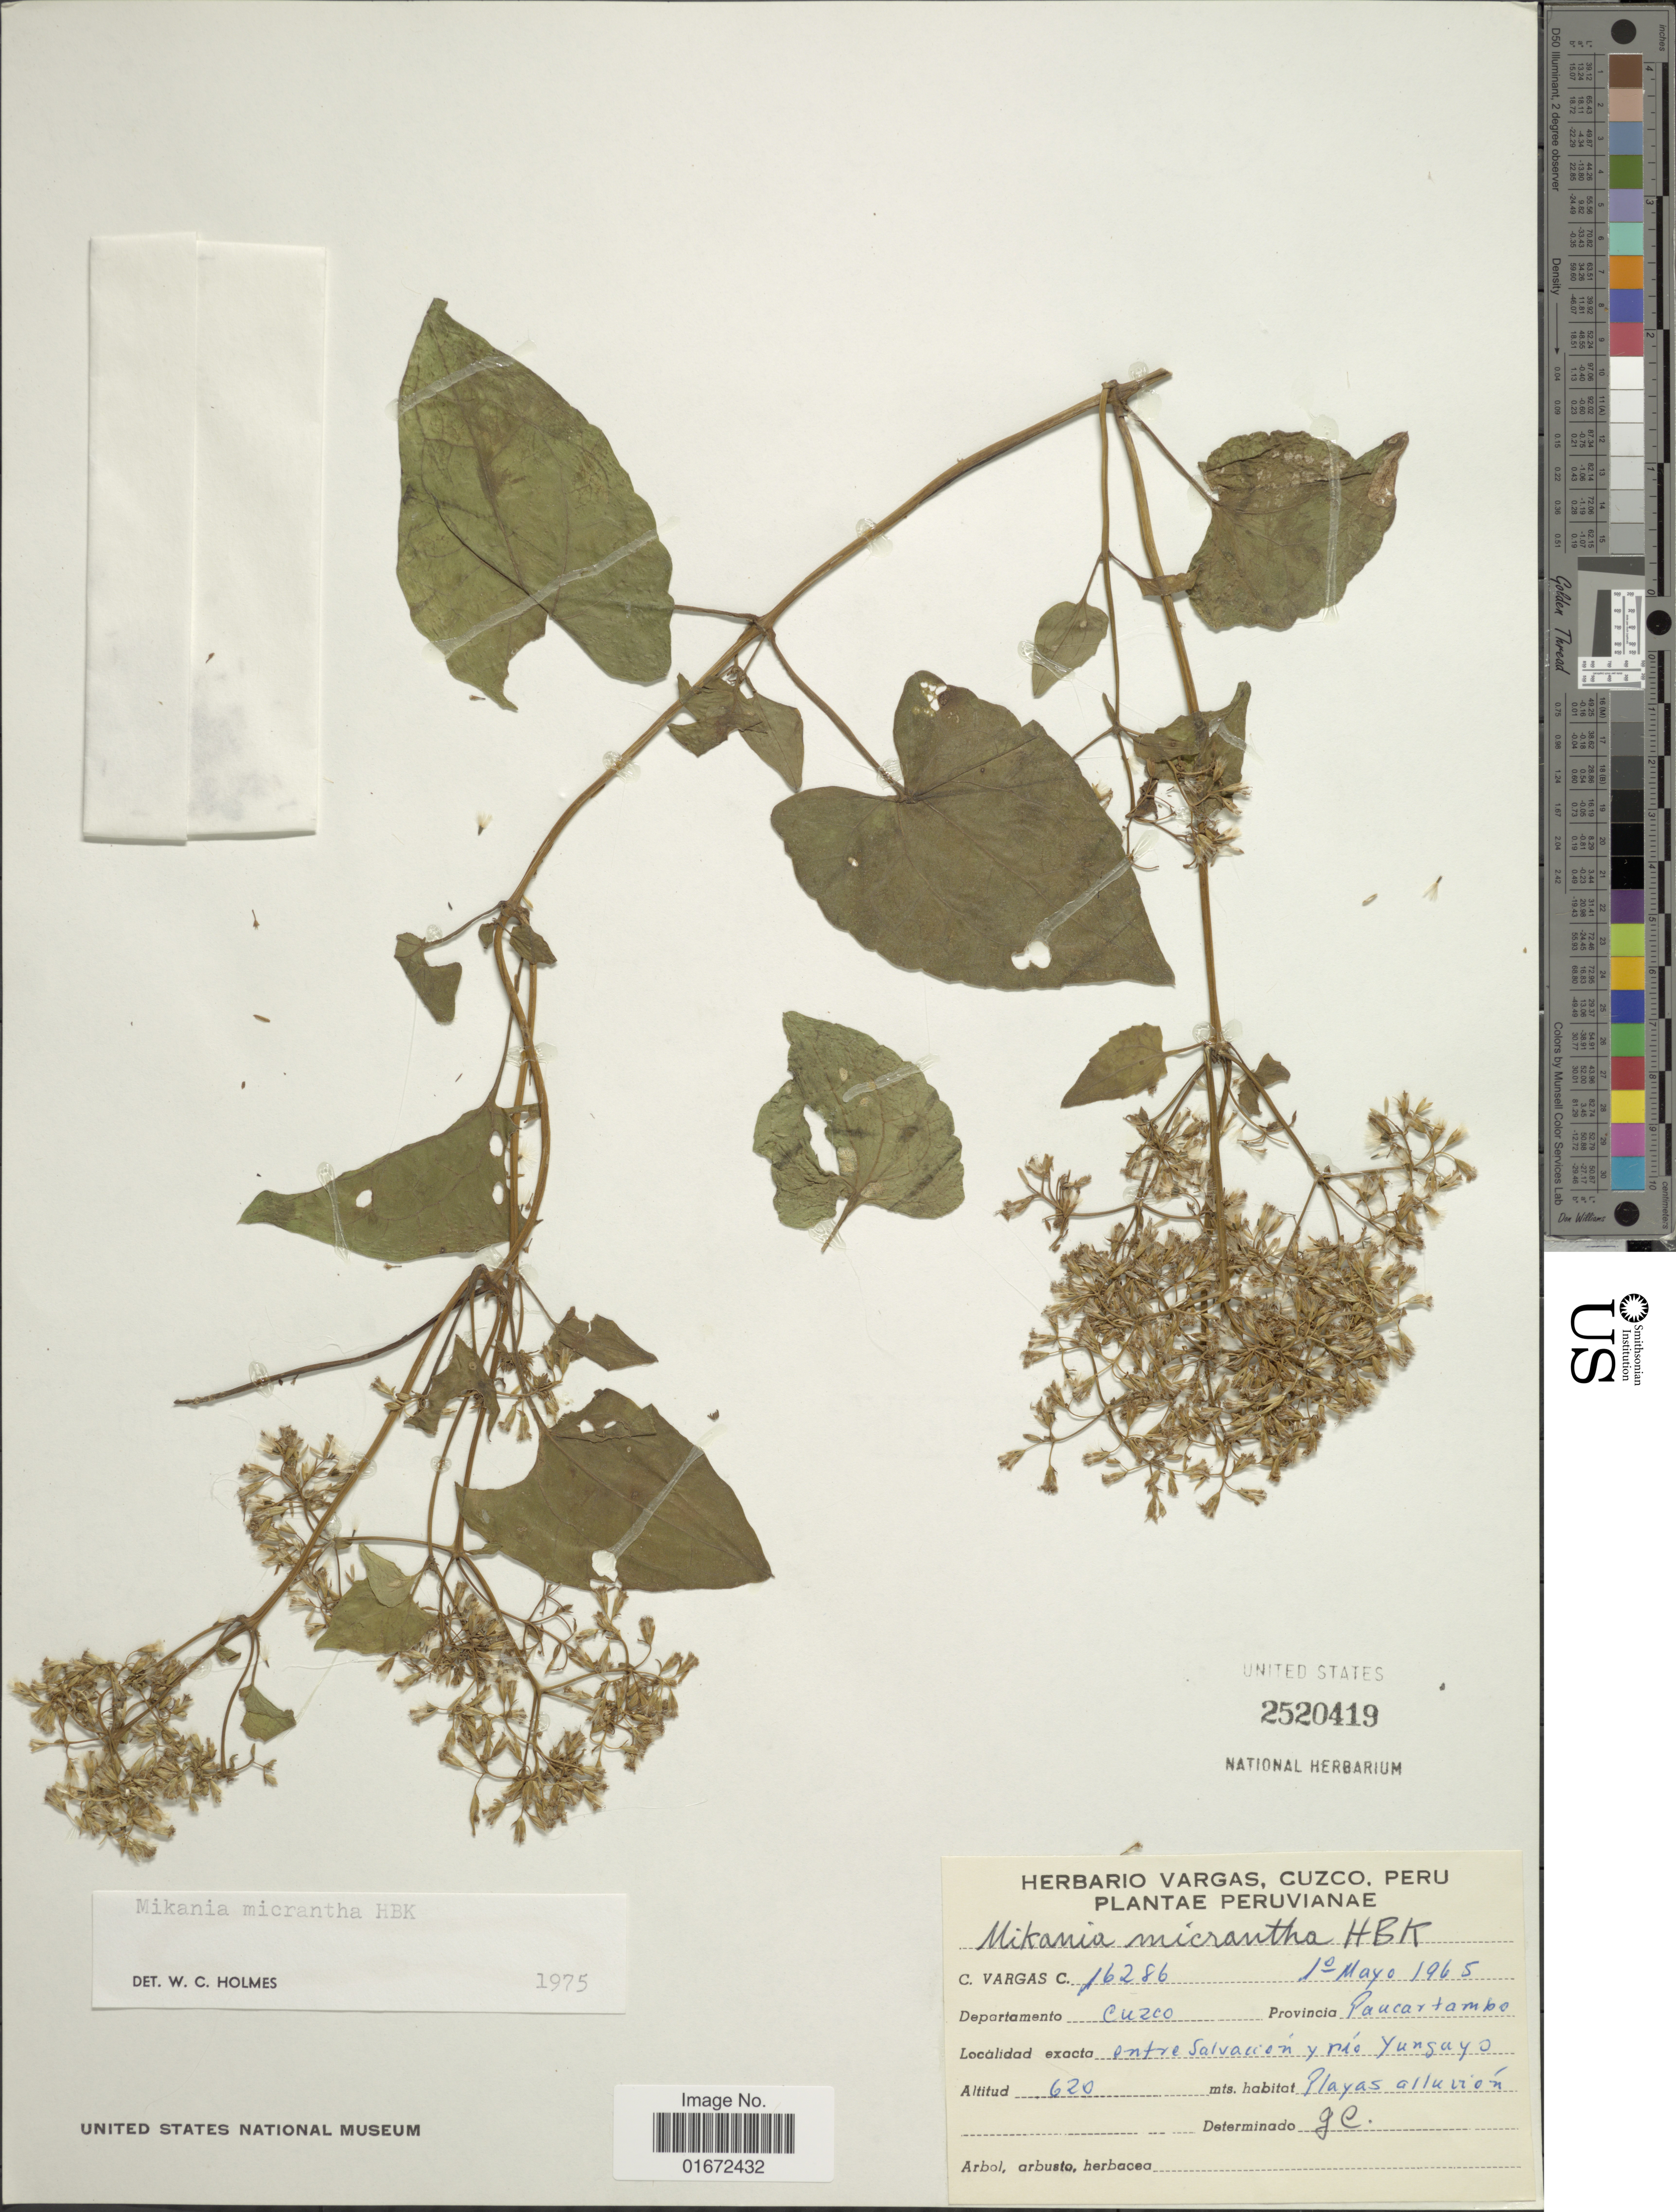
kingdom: Plantae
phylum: Tracheophyta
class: Magnoliopsida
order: Asterales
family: Asteraceae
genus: Mikania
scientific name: Mikania micrantha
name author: Kunth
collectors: C. Vargas Calderón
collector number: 16286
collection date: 1965-05-01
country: Peru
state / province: Cusco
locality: Departamento Cuzco. Provincia Paucartambo. Entre Salvación y río Yungayo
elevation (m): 620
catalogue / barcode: US 2520419